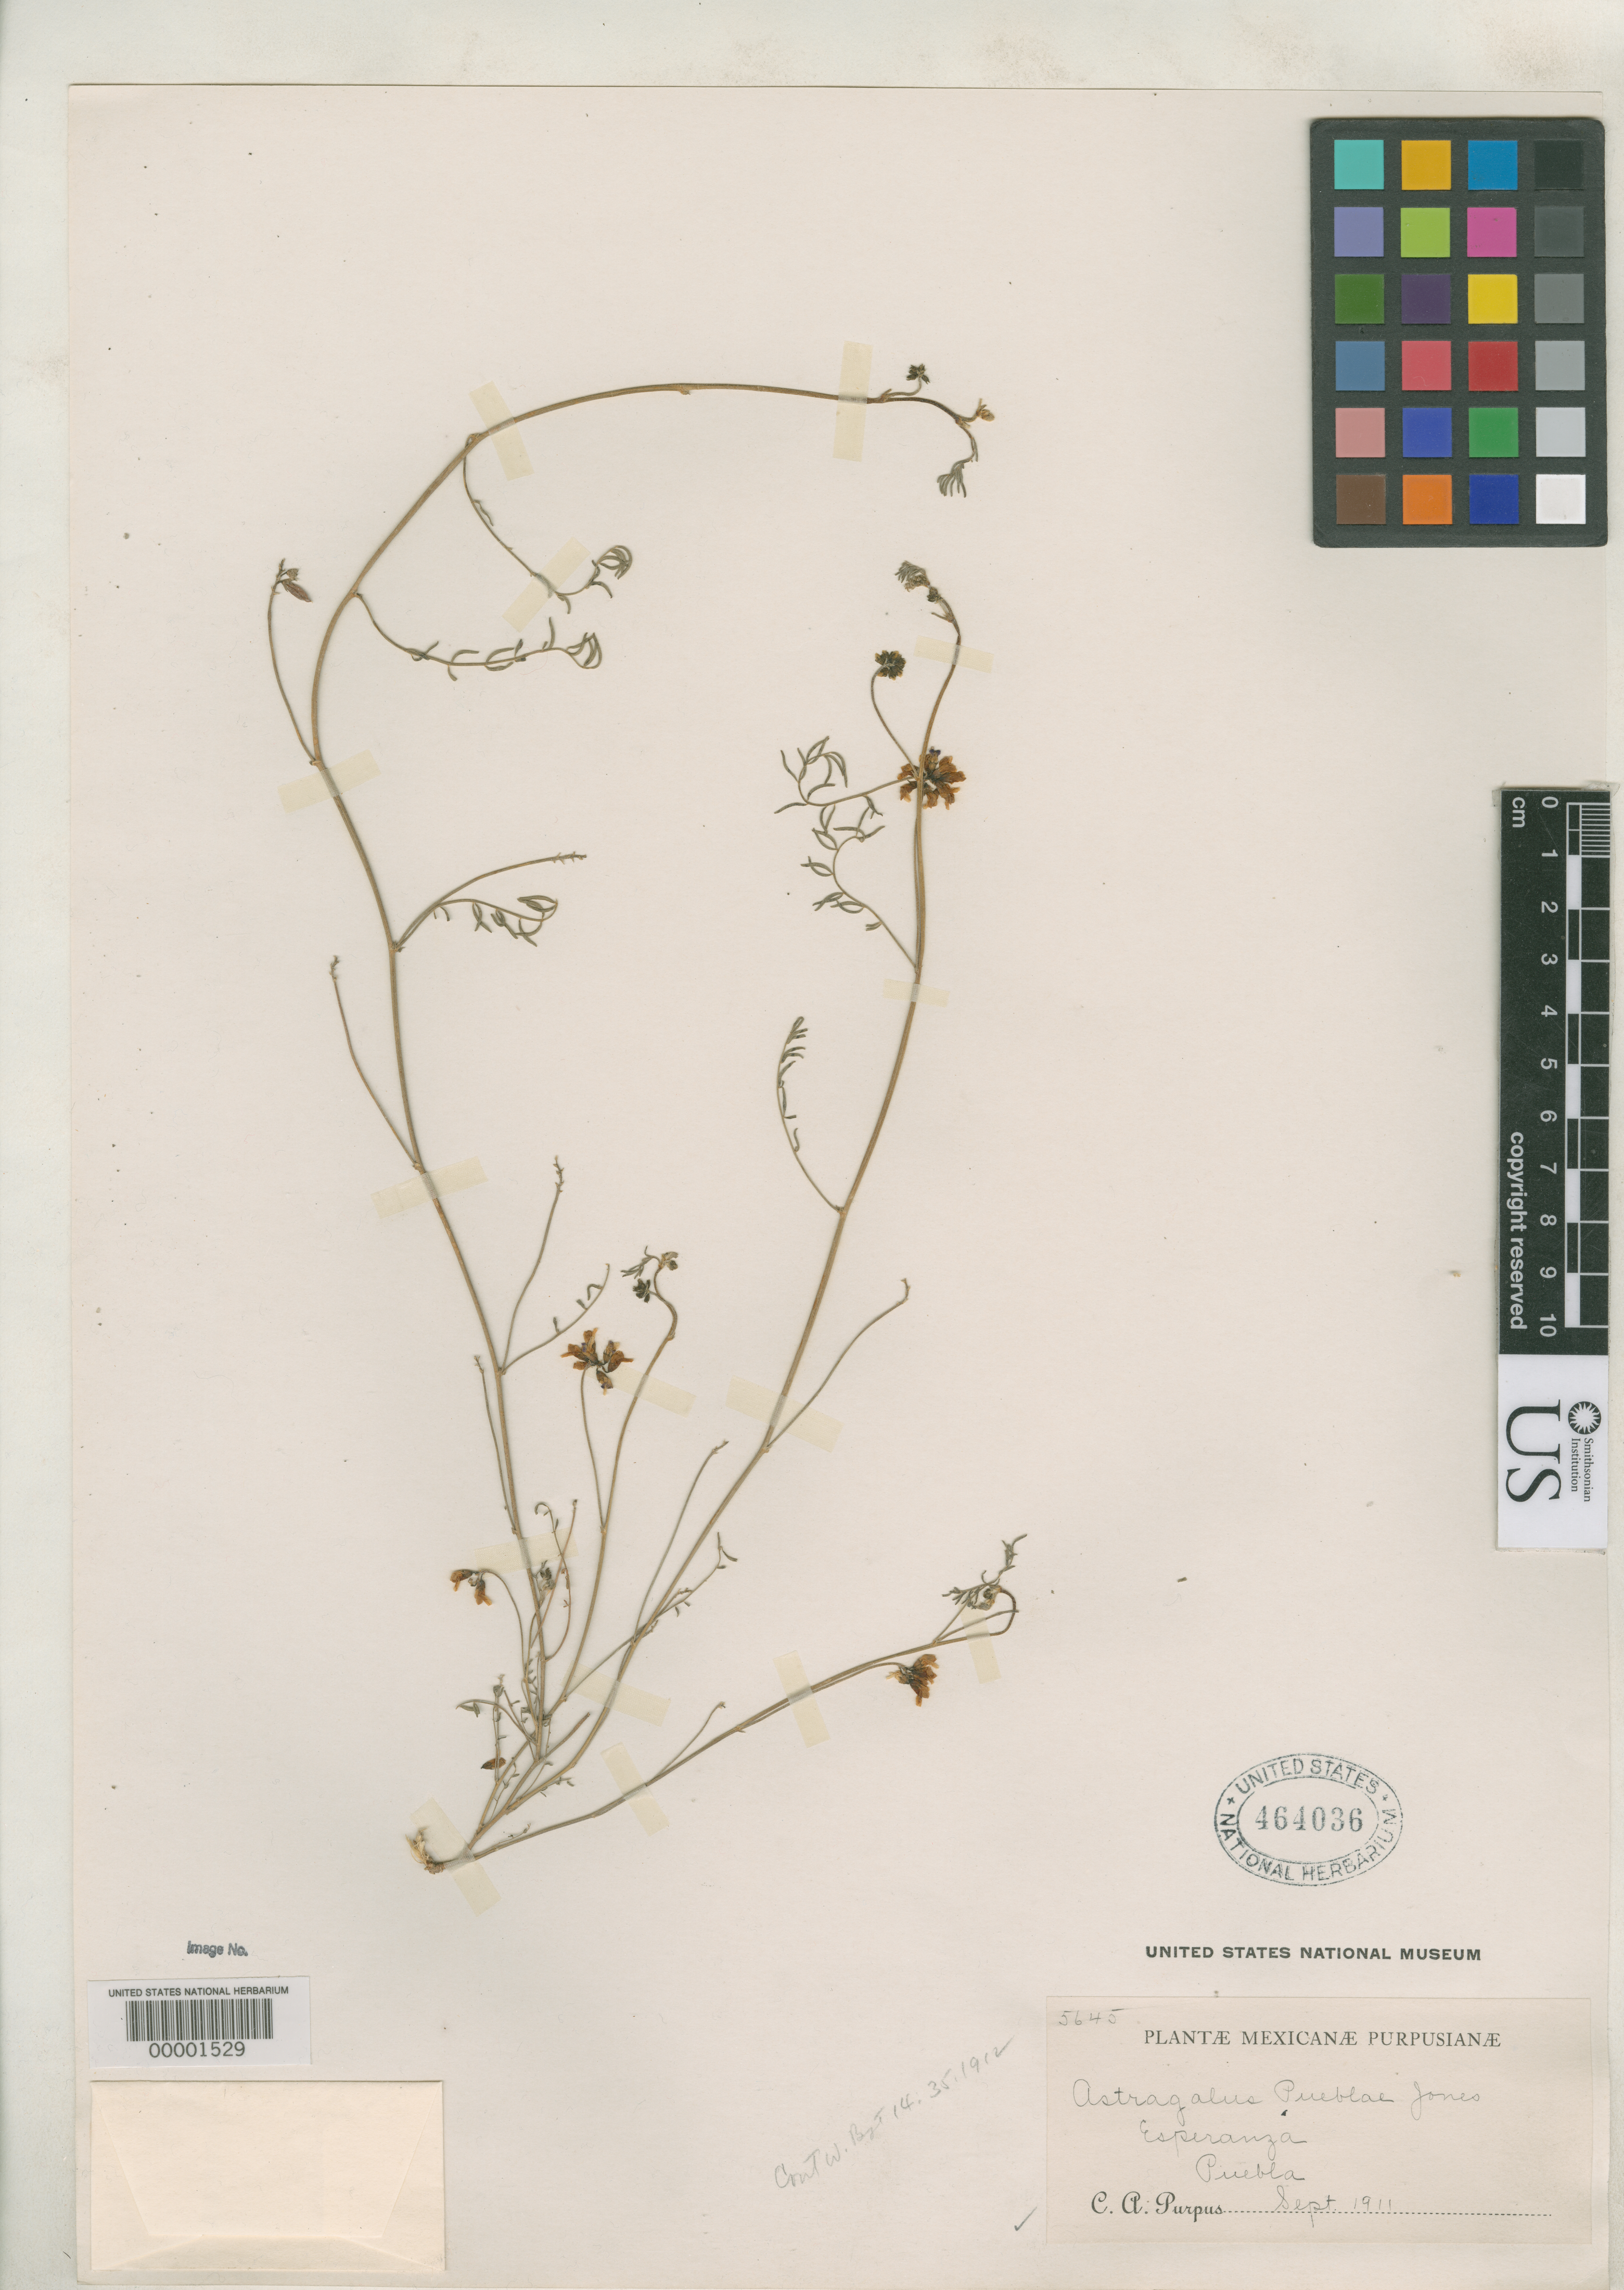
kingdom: Plantae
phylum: Tracheophyta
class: Magnoliopsida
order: Fabales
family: Fabaceae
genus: Astragalus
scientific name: Astragalus pueblae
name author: M.E. Jones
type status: Isotype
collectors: C. A. Purpus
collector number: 5645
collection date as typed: Sep 1911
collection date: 1911-09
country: Mexico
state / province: Puebla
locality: Esperanza.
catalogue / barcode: US 464036